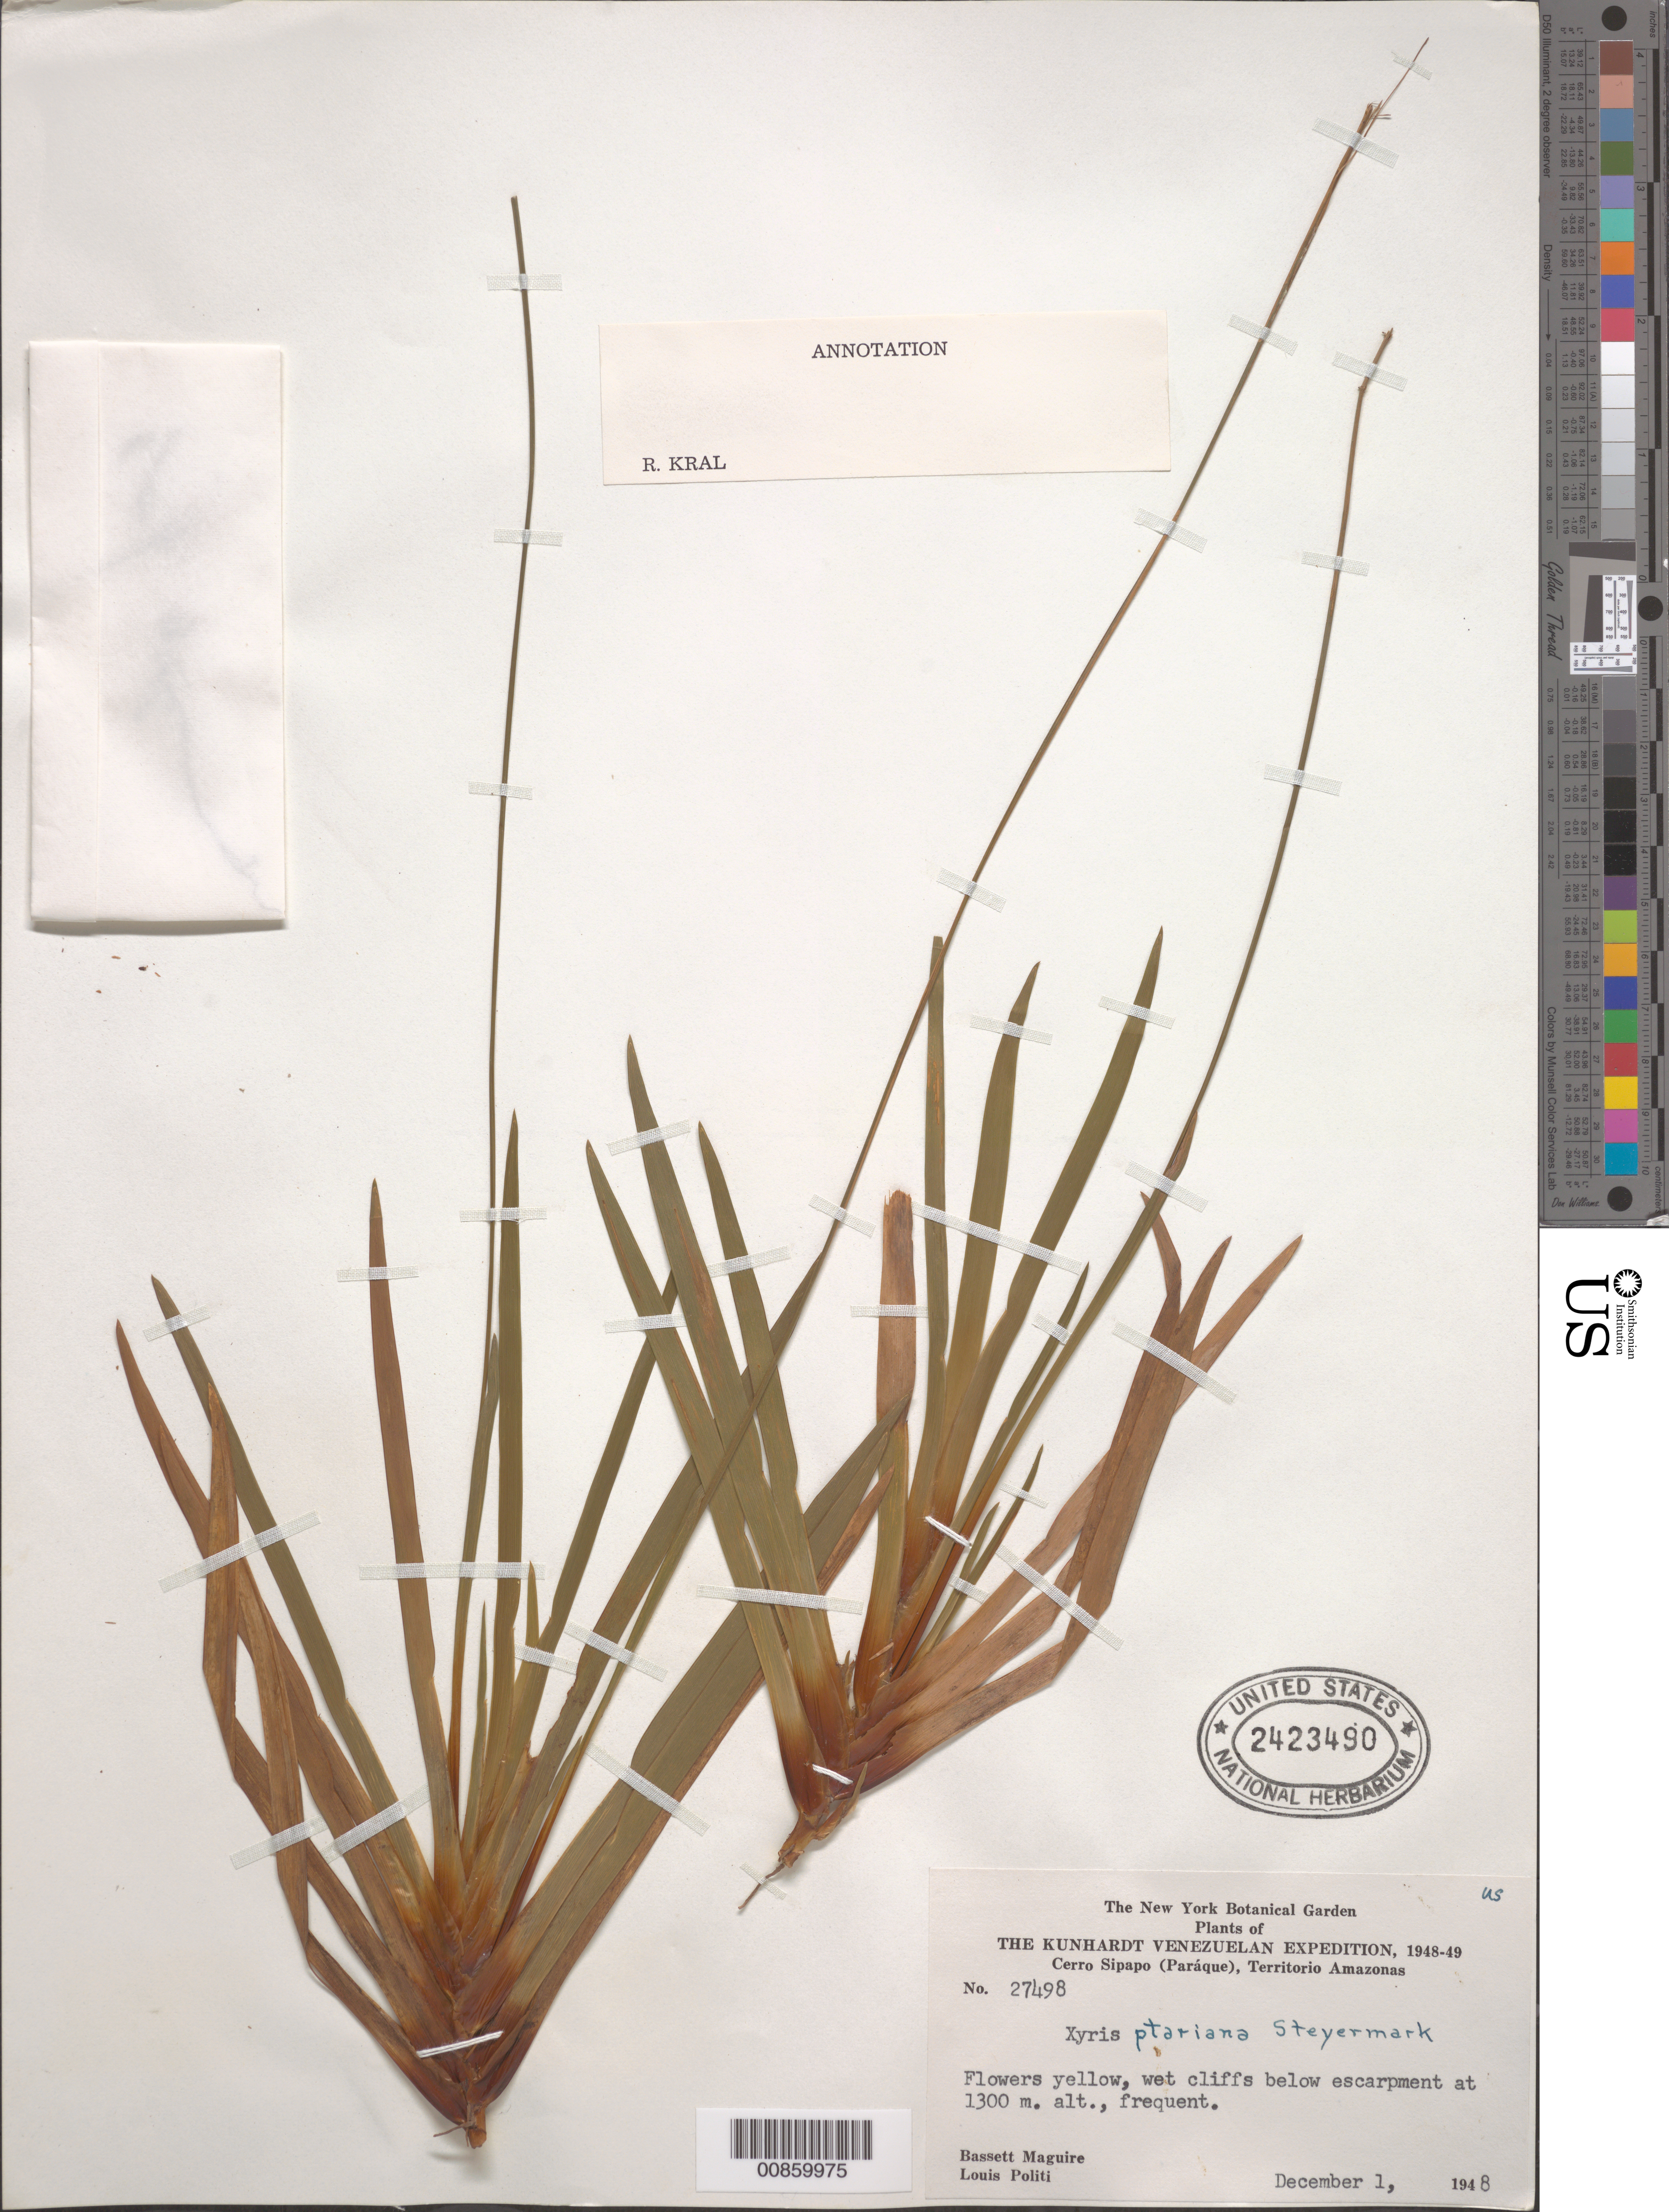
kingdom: Plantae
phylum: Tracheophyta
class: Liliopsida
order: Poales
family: Xyridaceae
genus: Xyris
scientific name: Xyris ptariana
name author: Steyerm.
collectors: B. Maguire & L. Politi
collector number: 27498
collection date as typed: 1-Dec-48 to 3-Dec-48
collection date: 1948-12-01/1948-12-03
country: Venezuela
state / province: Amazonas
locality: Cerro Sipapo (Paráque)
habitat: Wet cliffs below escarpment.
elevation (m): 1300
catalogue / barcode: US 2423490